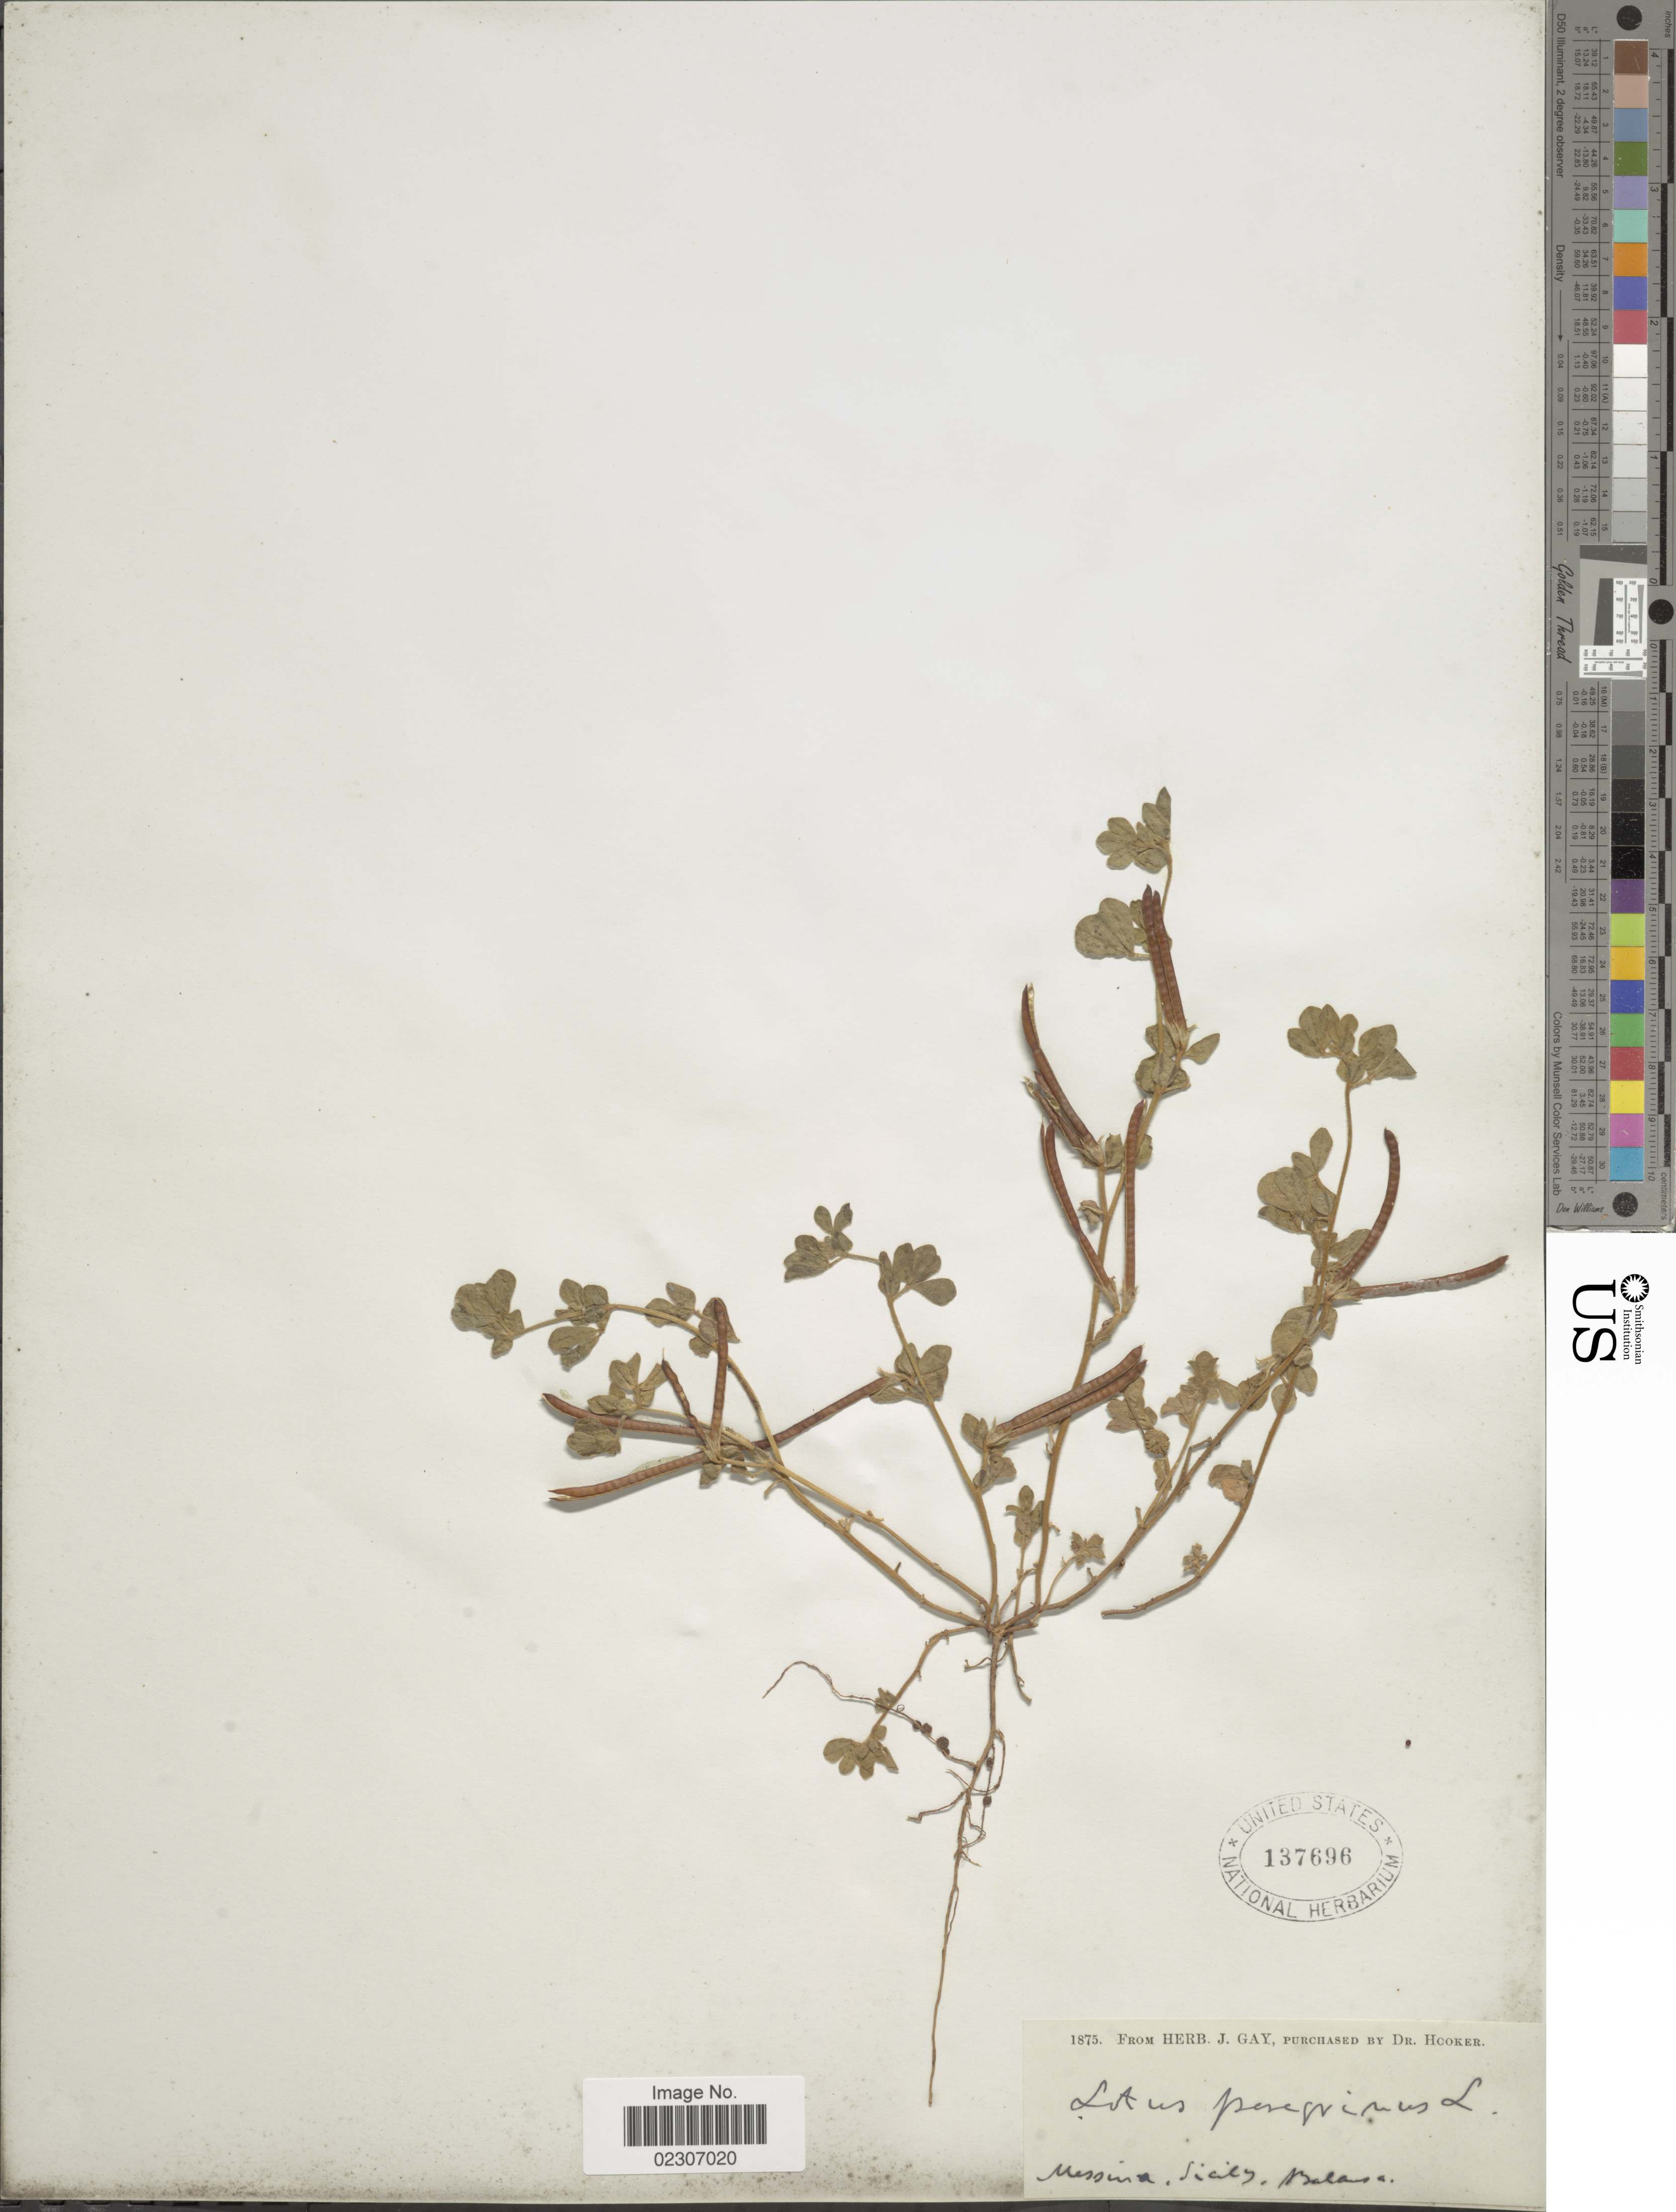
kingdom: Plantae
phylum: Tracheophyta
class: Magnoliopsida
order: Fabales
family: Fabaceae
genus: Lotus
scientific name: Lotus peregrinus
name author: L.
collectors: -. Balansa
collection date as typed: pre-1875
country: Italy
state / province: Siciliana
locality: Messina, Sicily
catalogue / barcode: US 137696